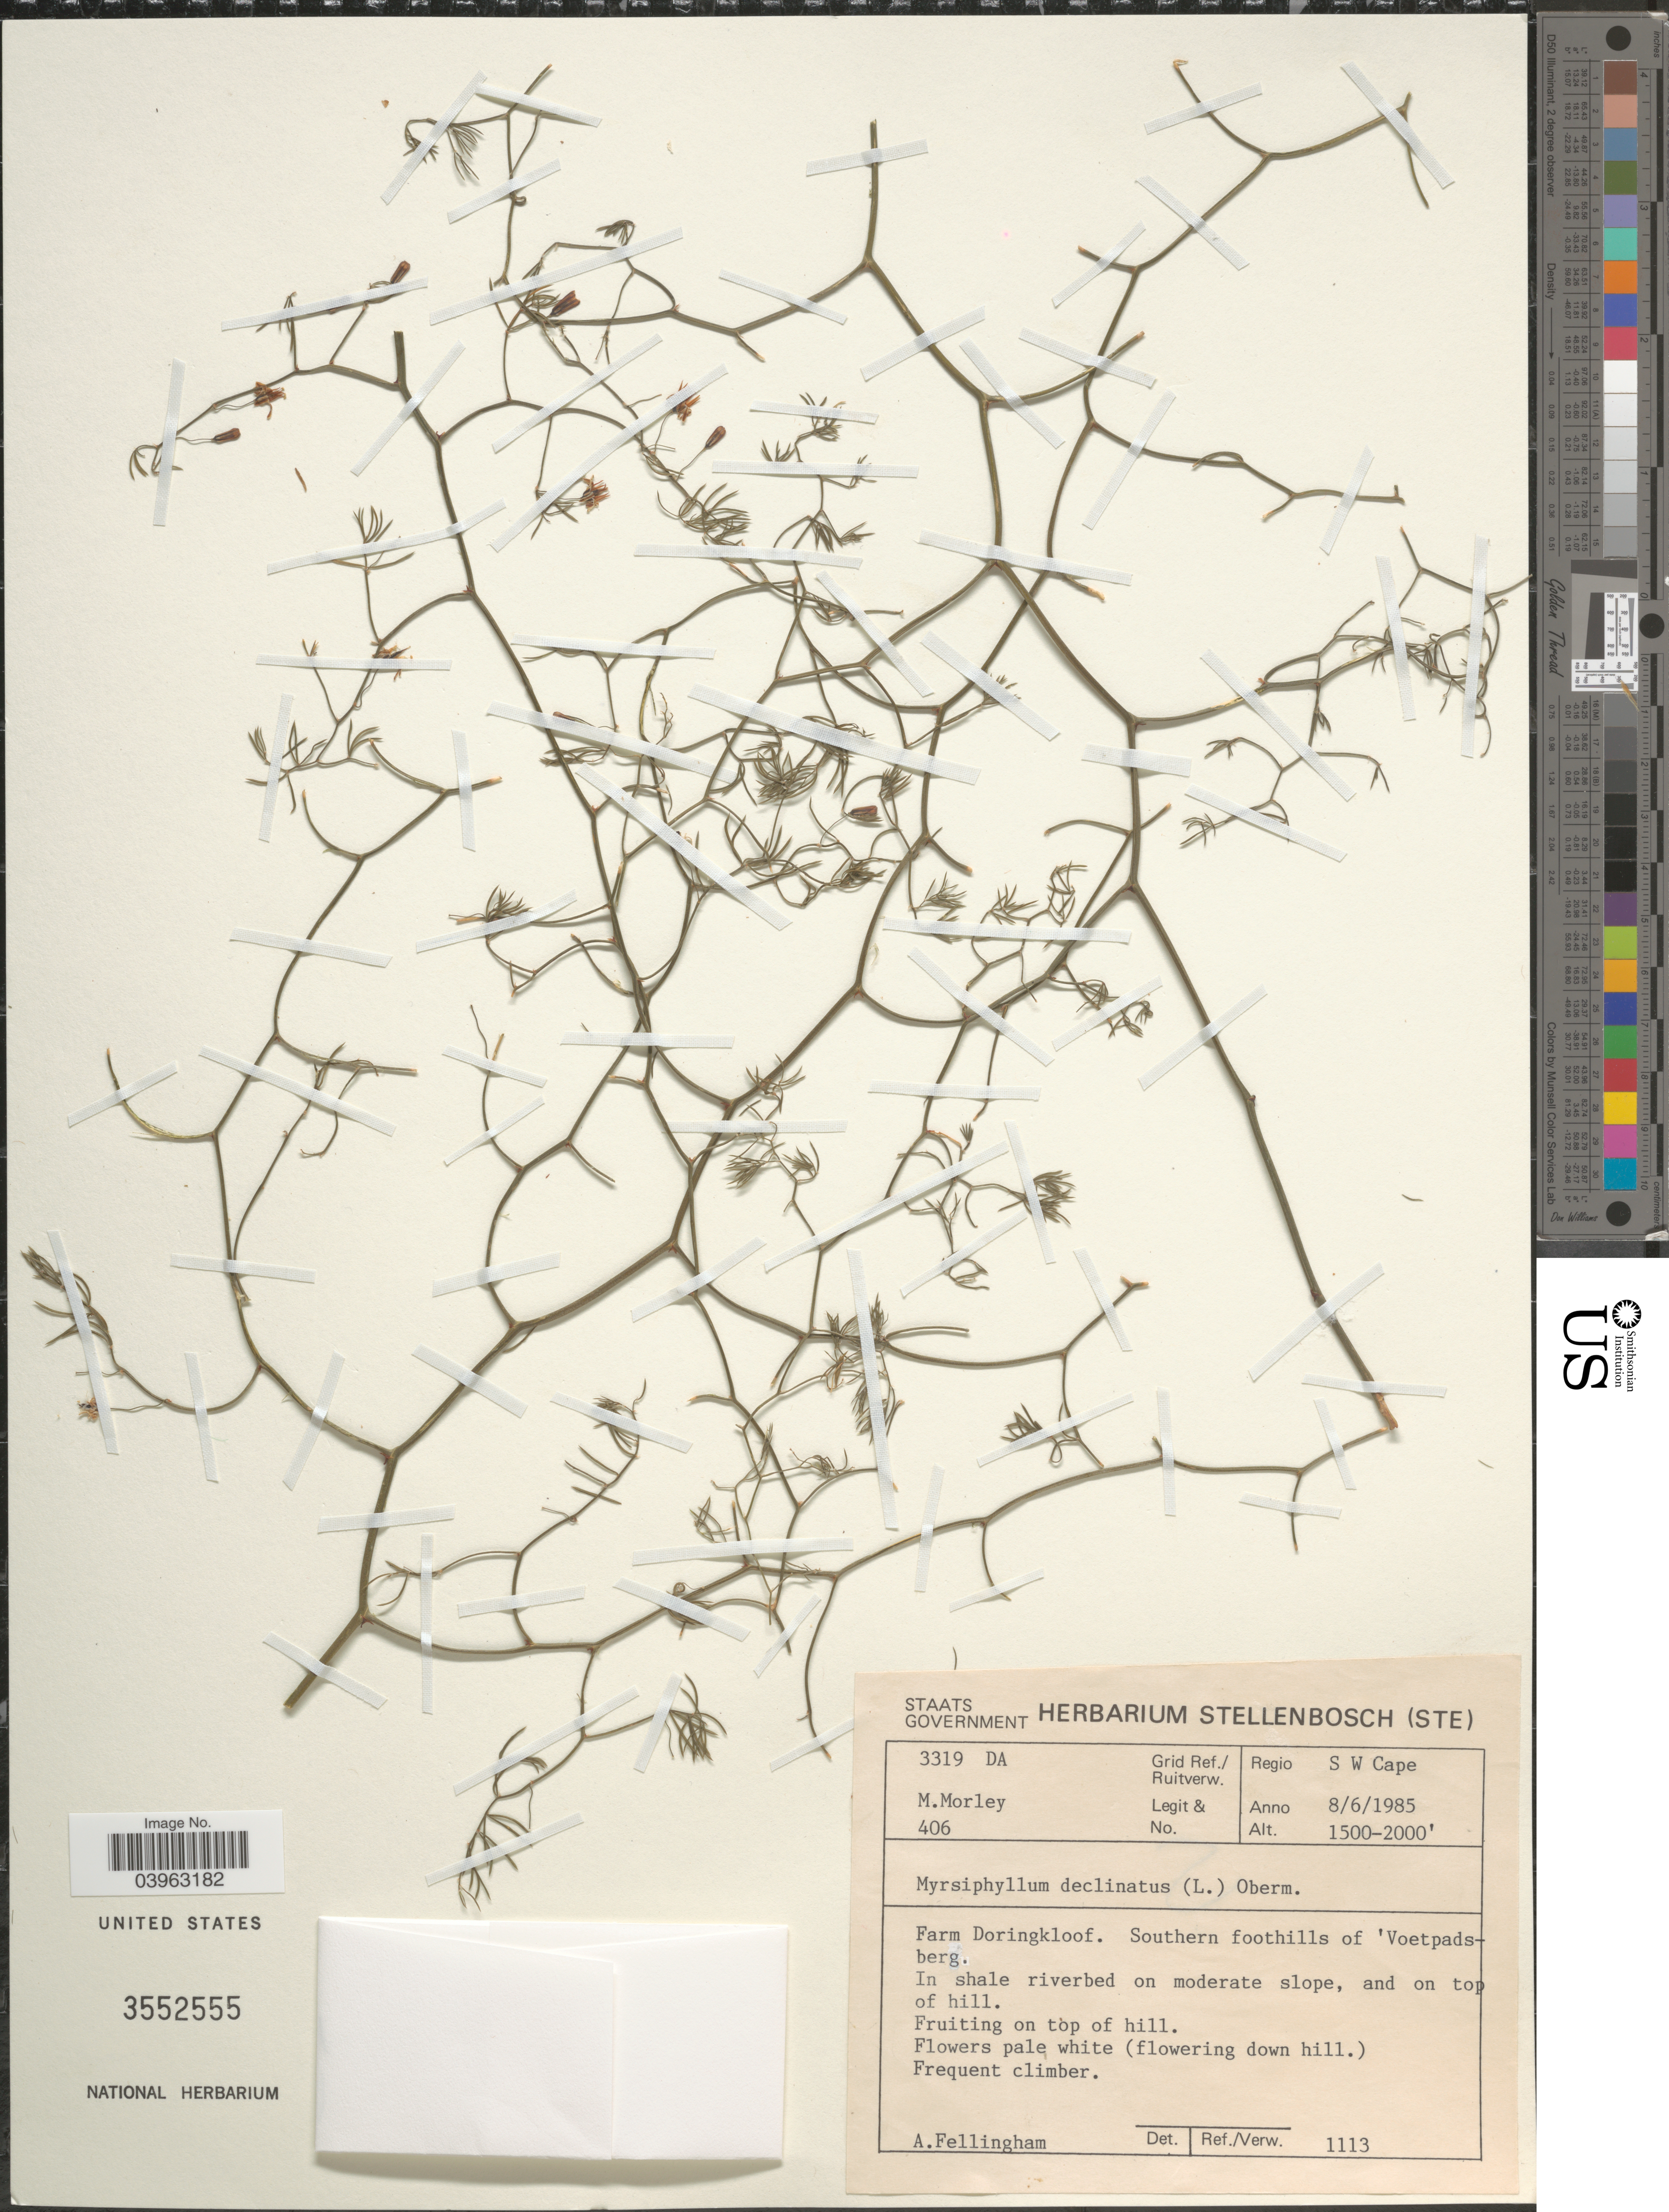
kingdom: Plantae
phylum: Tracheophyta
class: Liliopsida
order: Asparagales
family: Asparagaceae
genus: Asparagus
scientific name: Asparagus declinatus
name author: L.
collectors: M. Morley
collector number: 406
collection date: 1985-06-08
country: South Africa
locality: Grid Ref./ Ruitverw. 3319 DA. Regio S W Cape. Farm Doringkloof. Southern foothills of 'Voetpadsberg.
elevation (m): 457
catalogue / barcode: US 3552555